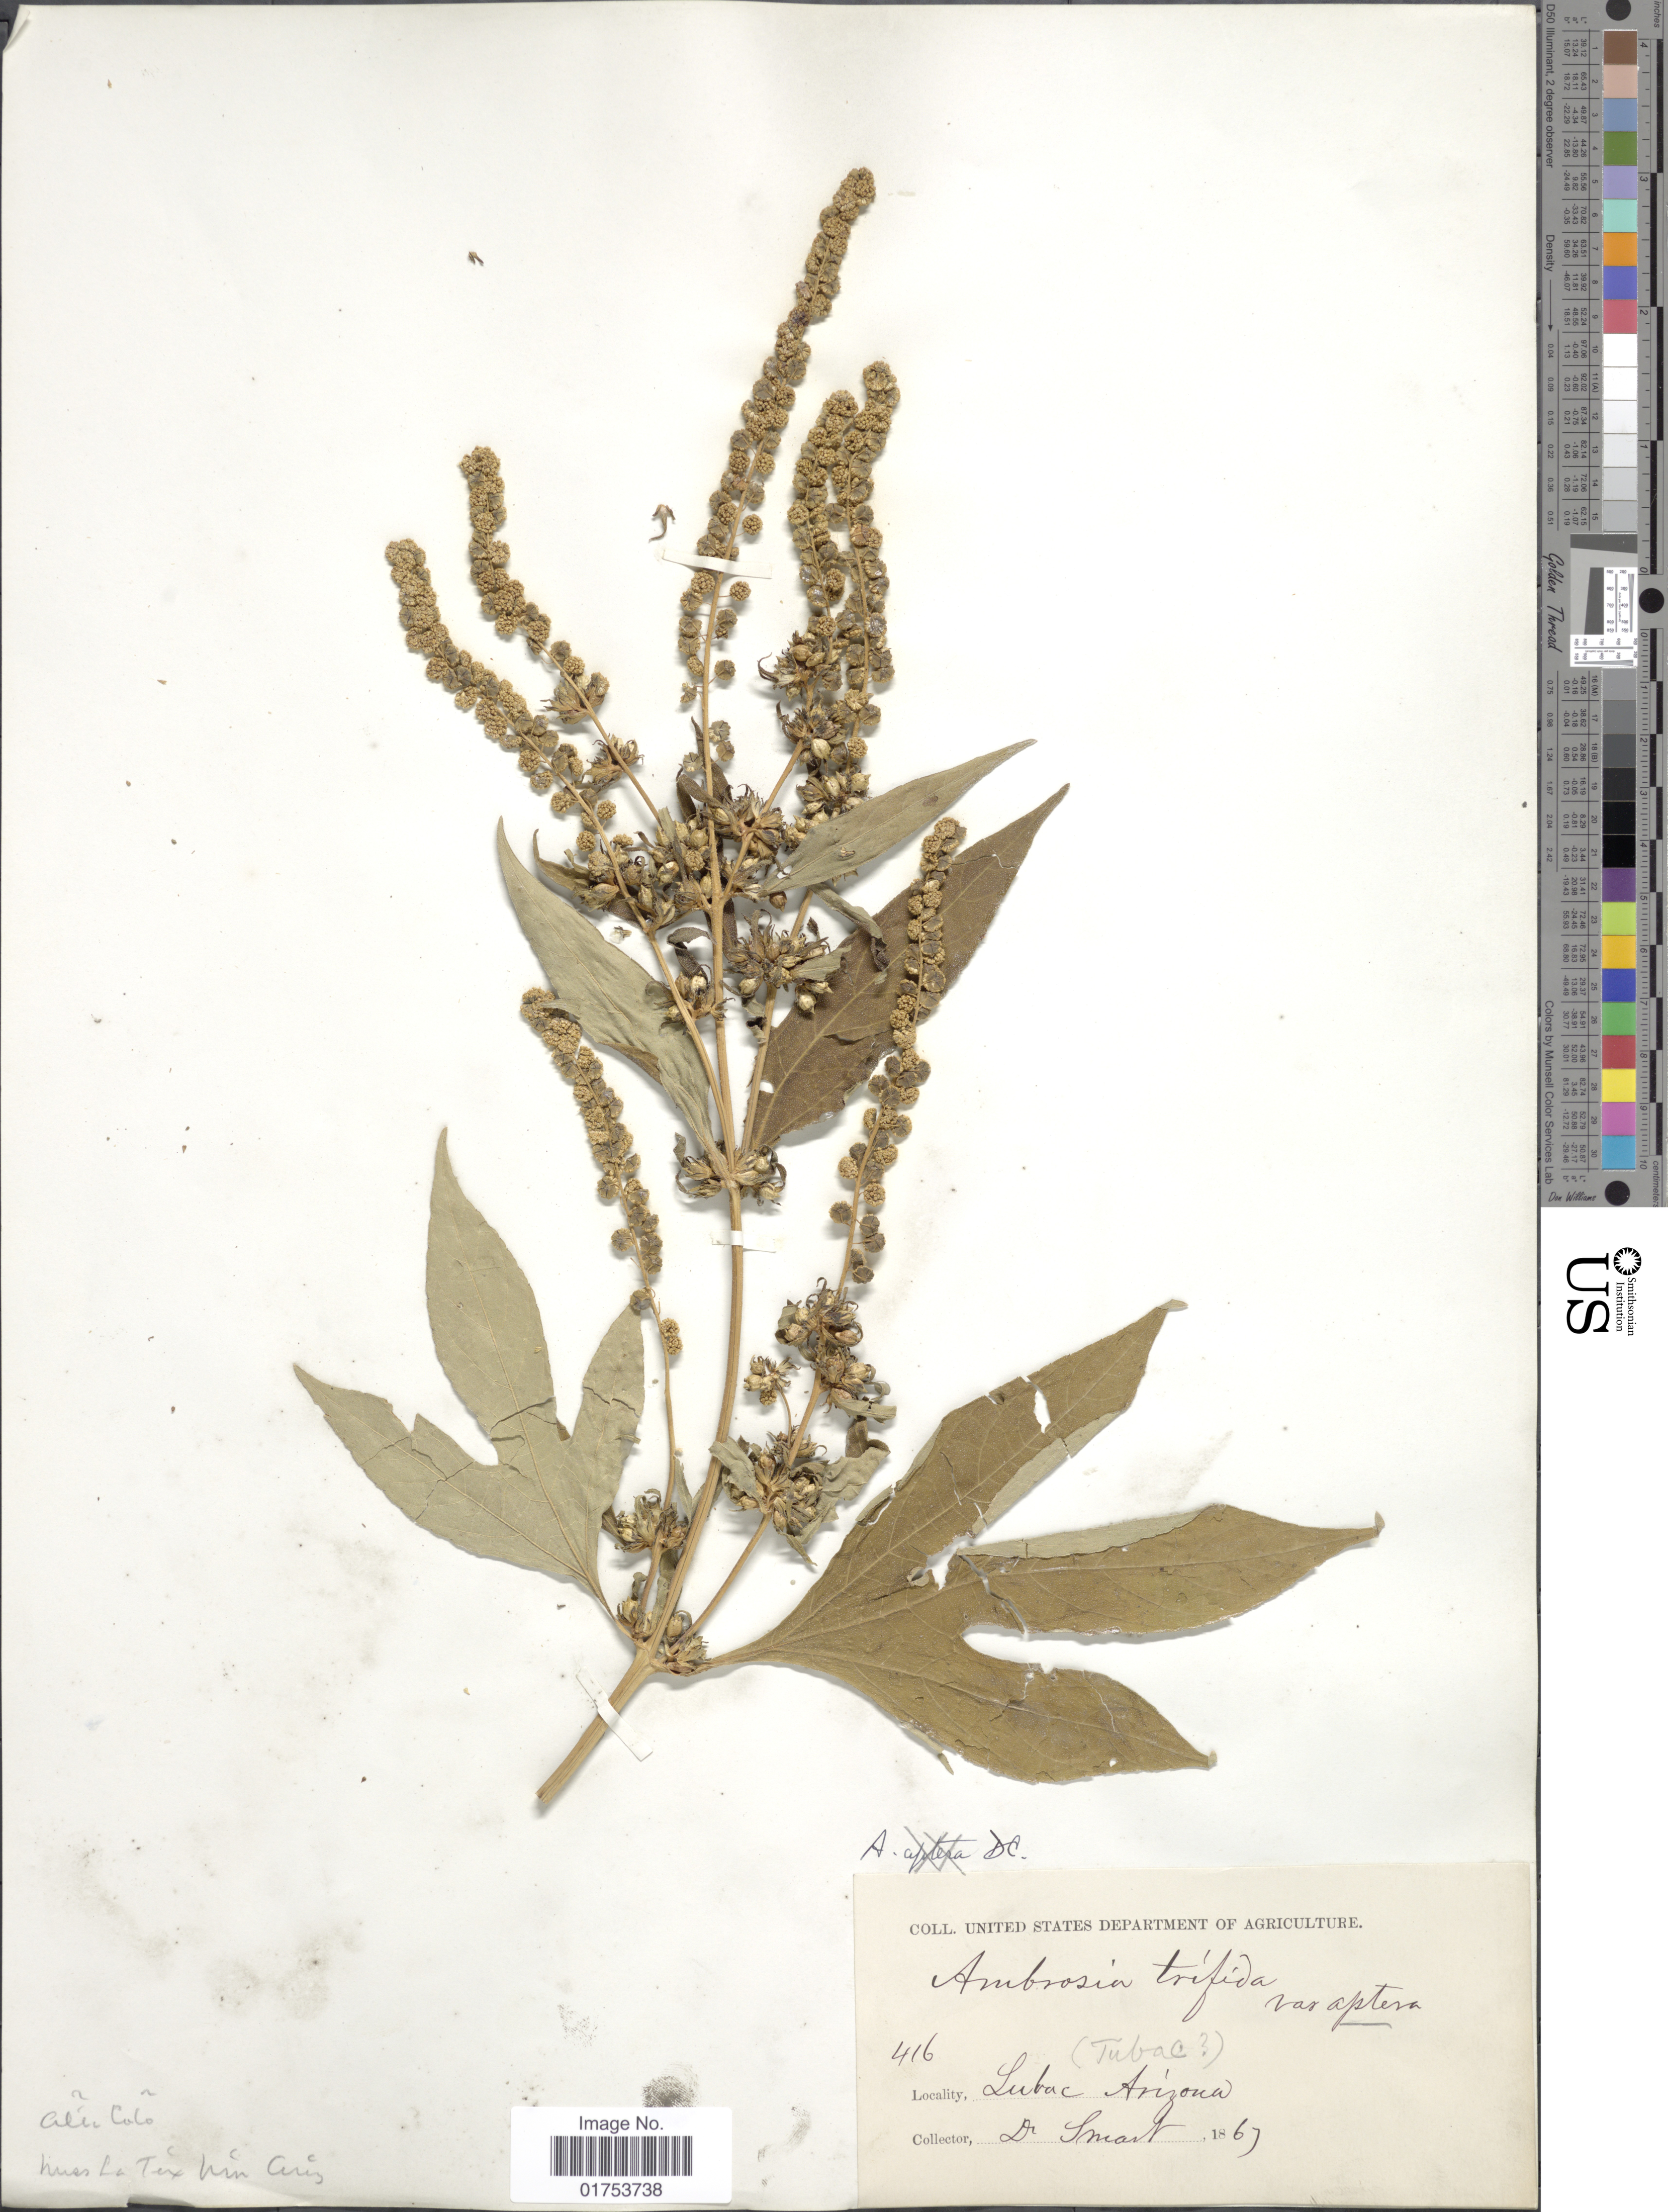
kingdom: Plantae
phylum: Tracheophyta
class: Magnoliopsida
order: Asterales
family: Asteraceae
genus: Ambrosia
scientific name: Ambrosia trifida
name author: L.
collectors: -. Smart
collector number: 416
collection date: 1867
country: United States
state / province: Arizona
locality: Tubac